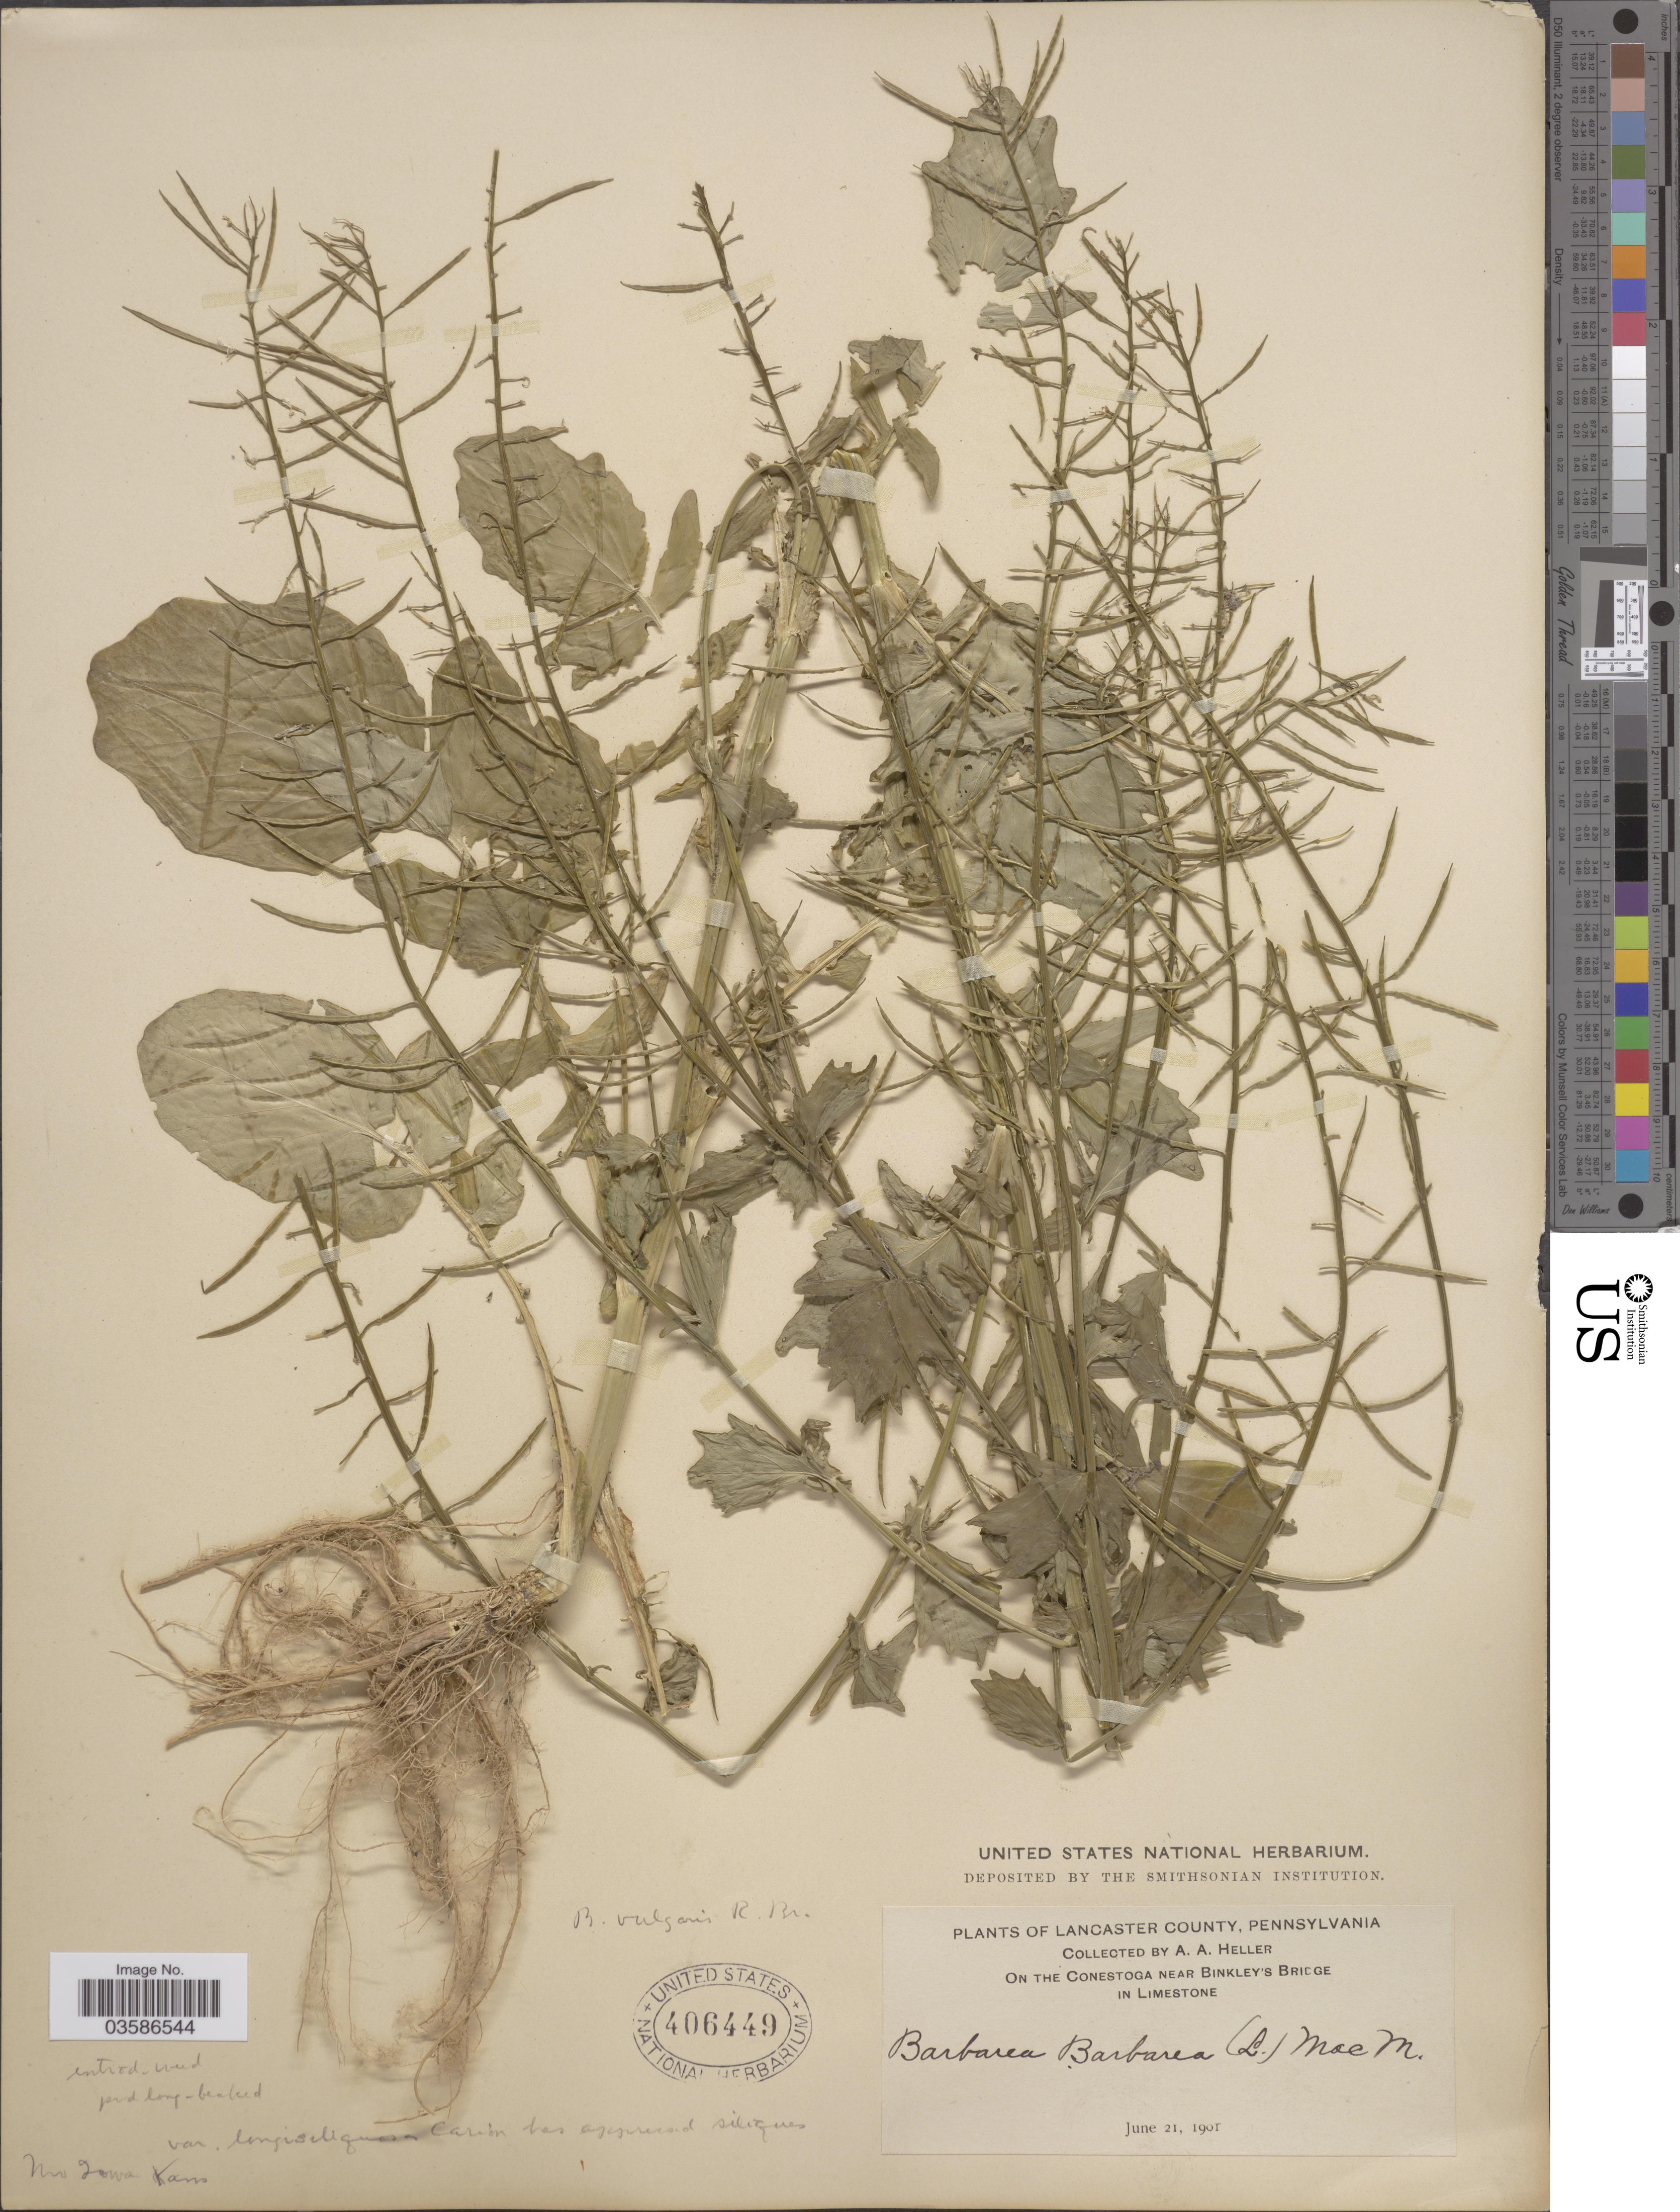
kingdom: Plantae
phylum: Tracheophyta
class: Magnoliopsida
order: Brassicales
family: Brassicaceae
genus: Barbarea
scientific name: Barbarea vulgaris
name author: W.T. Aiton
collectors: A. A. Heller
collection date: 1901-06-21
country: United States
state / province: Pennsylvania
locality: Lancaster County. On the Conestoga near Binkley's Bridge in limestone.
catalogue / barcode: US 406449